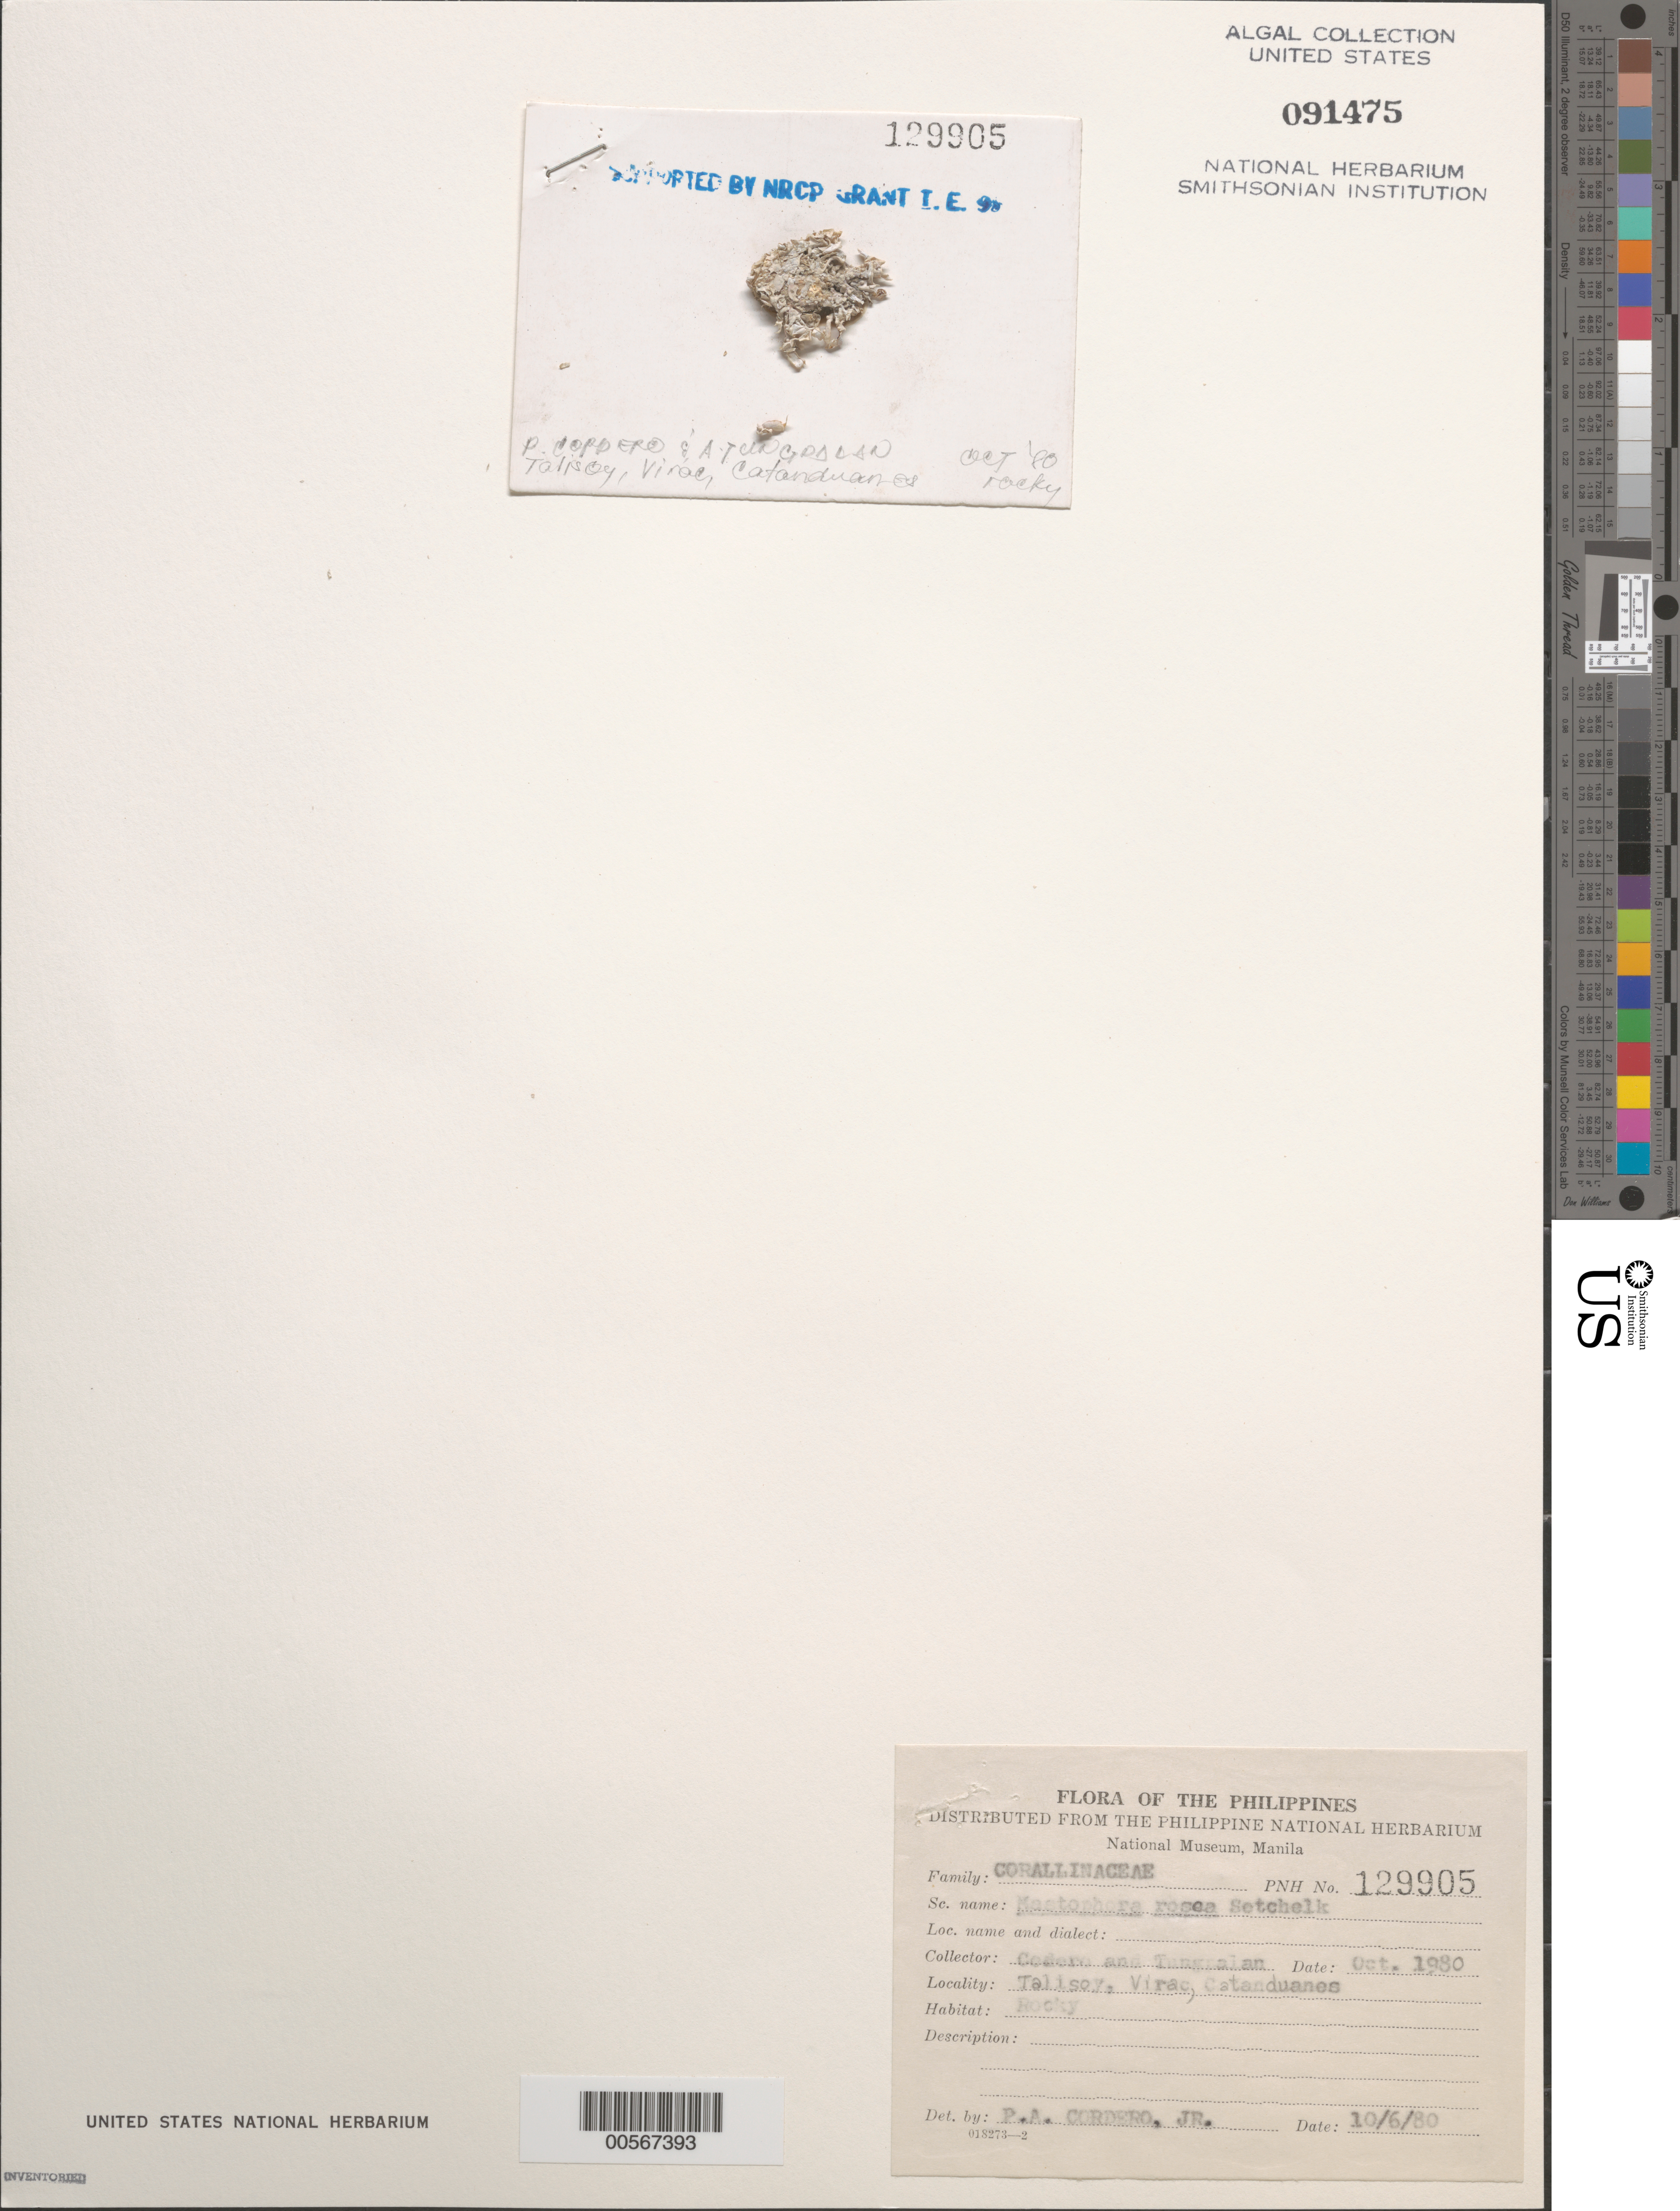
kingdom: Plantae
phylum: Rhodophyta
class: Florideophyceae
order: Corallinales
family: Mastophoraceae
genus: Mastophora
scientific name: Mastophora rosea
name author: (C. Agardh) Setch.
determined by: Cordero, P. A., Jr.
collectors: P. A. Cordero & A. Tungpalan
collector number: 129905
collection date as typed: Oct 1980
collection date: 1980-10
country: Philippines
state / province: Bicol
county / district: Catanduanes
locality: Talisoy, virac, catanduanes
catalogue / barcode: US 91475